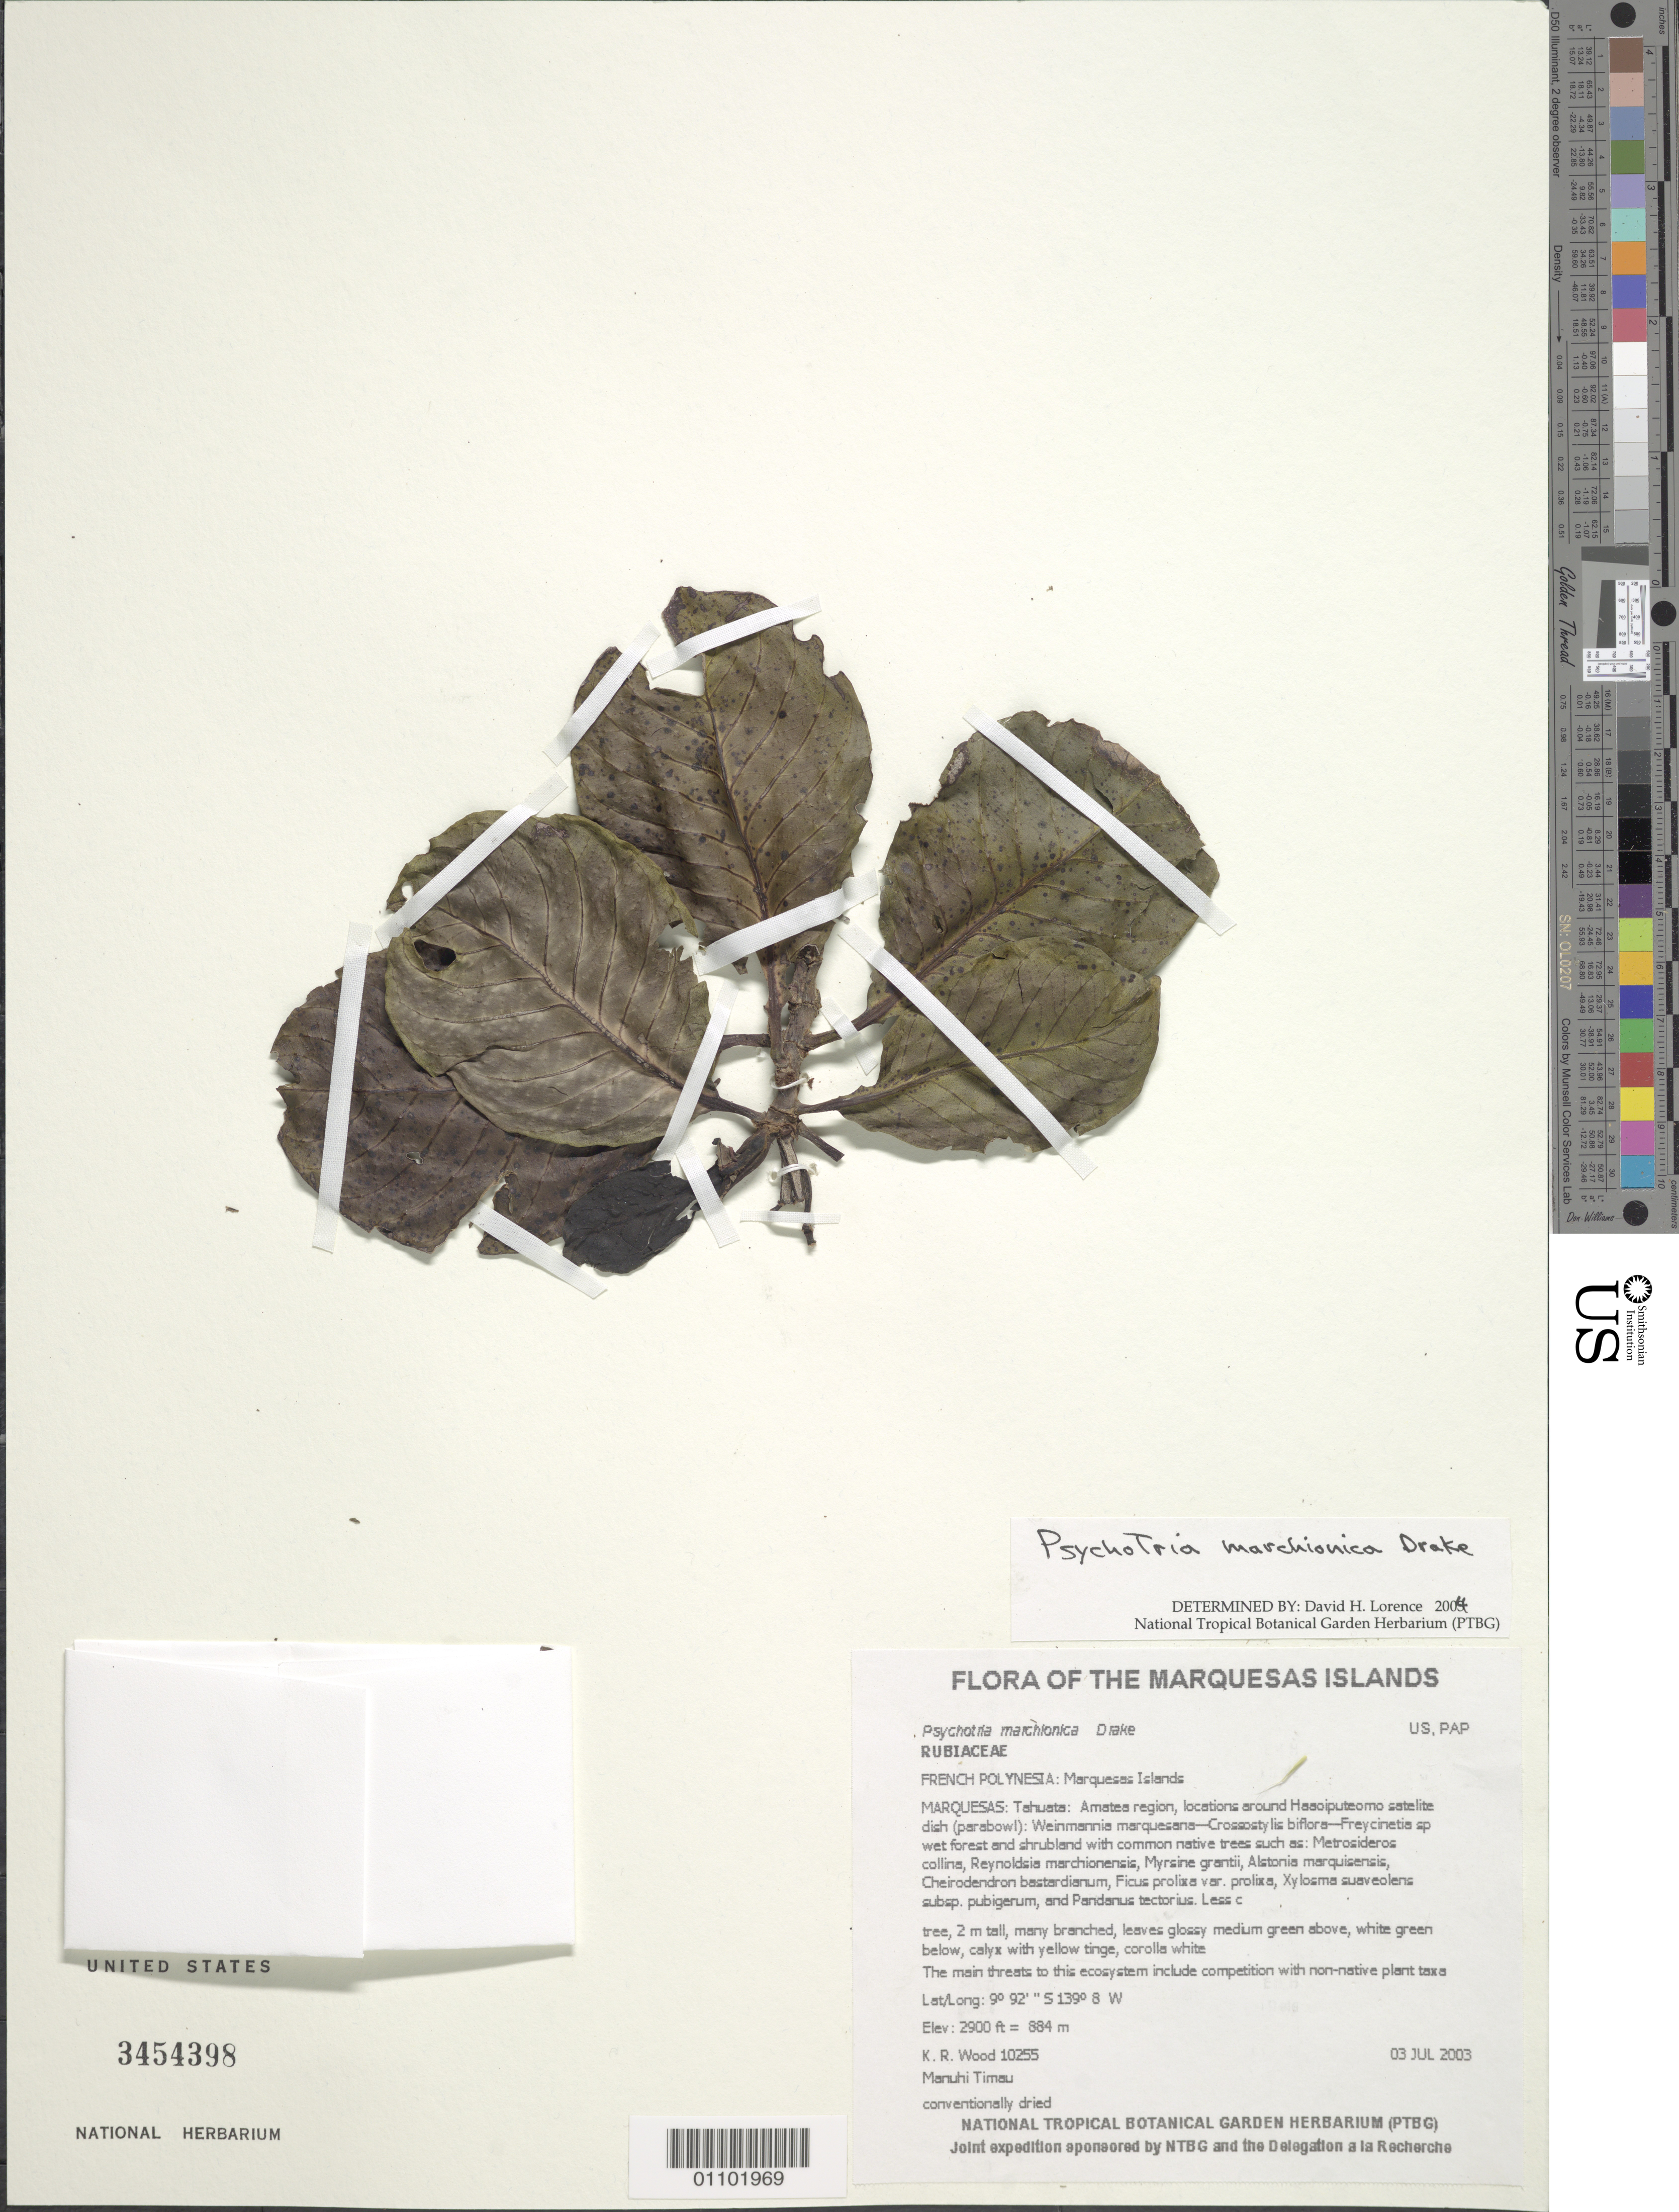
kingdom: Plantae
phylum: Tracheophyta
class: Magnoliopsida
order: Gentianales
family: Rubiaceae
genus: Psychotria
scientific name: Psychotria marchionica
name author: Drake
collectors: K. R. Wood & M. Timau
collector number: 10255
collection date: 2003-07-03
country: French Polynesia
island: Tahuata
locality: Amatea region, locations around Haaoiputeomo satelite dish (parabowl)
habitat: Weinmannia marquesana - —Crossostylis biflora - —Freycinetia sp wet forest and shrubland. Crest, E aspect, steep slope, open, wet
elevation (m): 884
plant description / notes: Competition with non-native plant taxa such as Ageratum conyzoides, Elephantopus mollis, Psidium guajava, Spathoglottis plicata, Zingiber zerumbet, Paspalum conjugatum, Paspalum paniculatum, Rhynchelytrum repens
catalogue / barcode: US 3454398